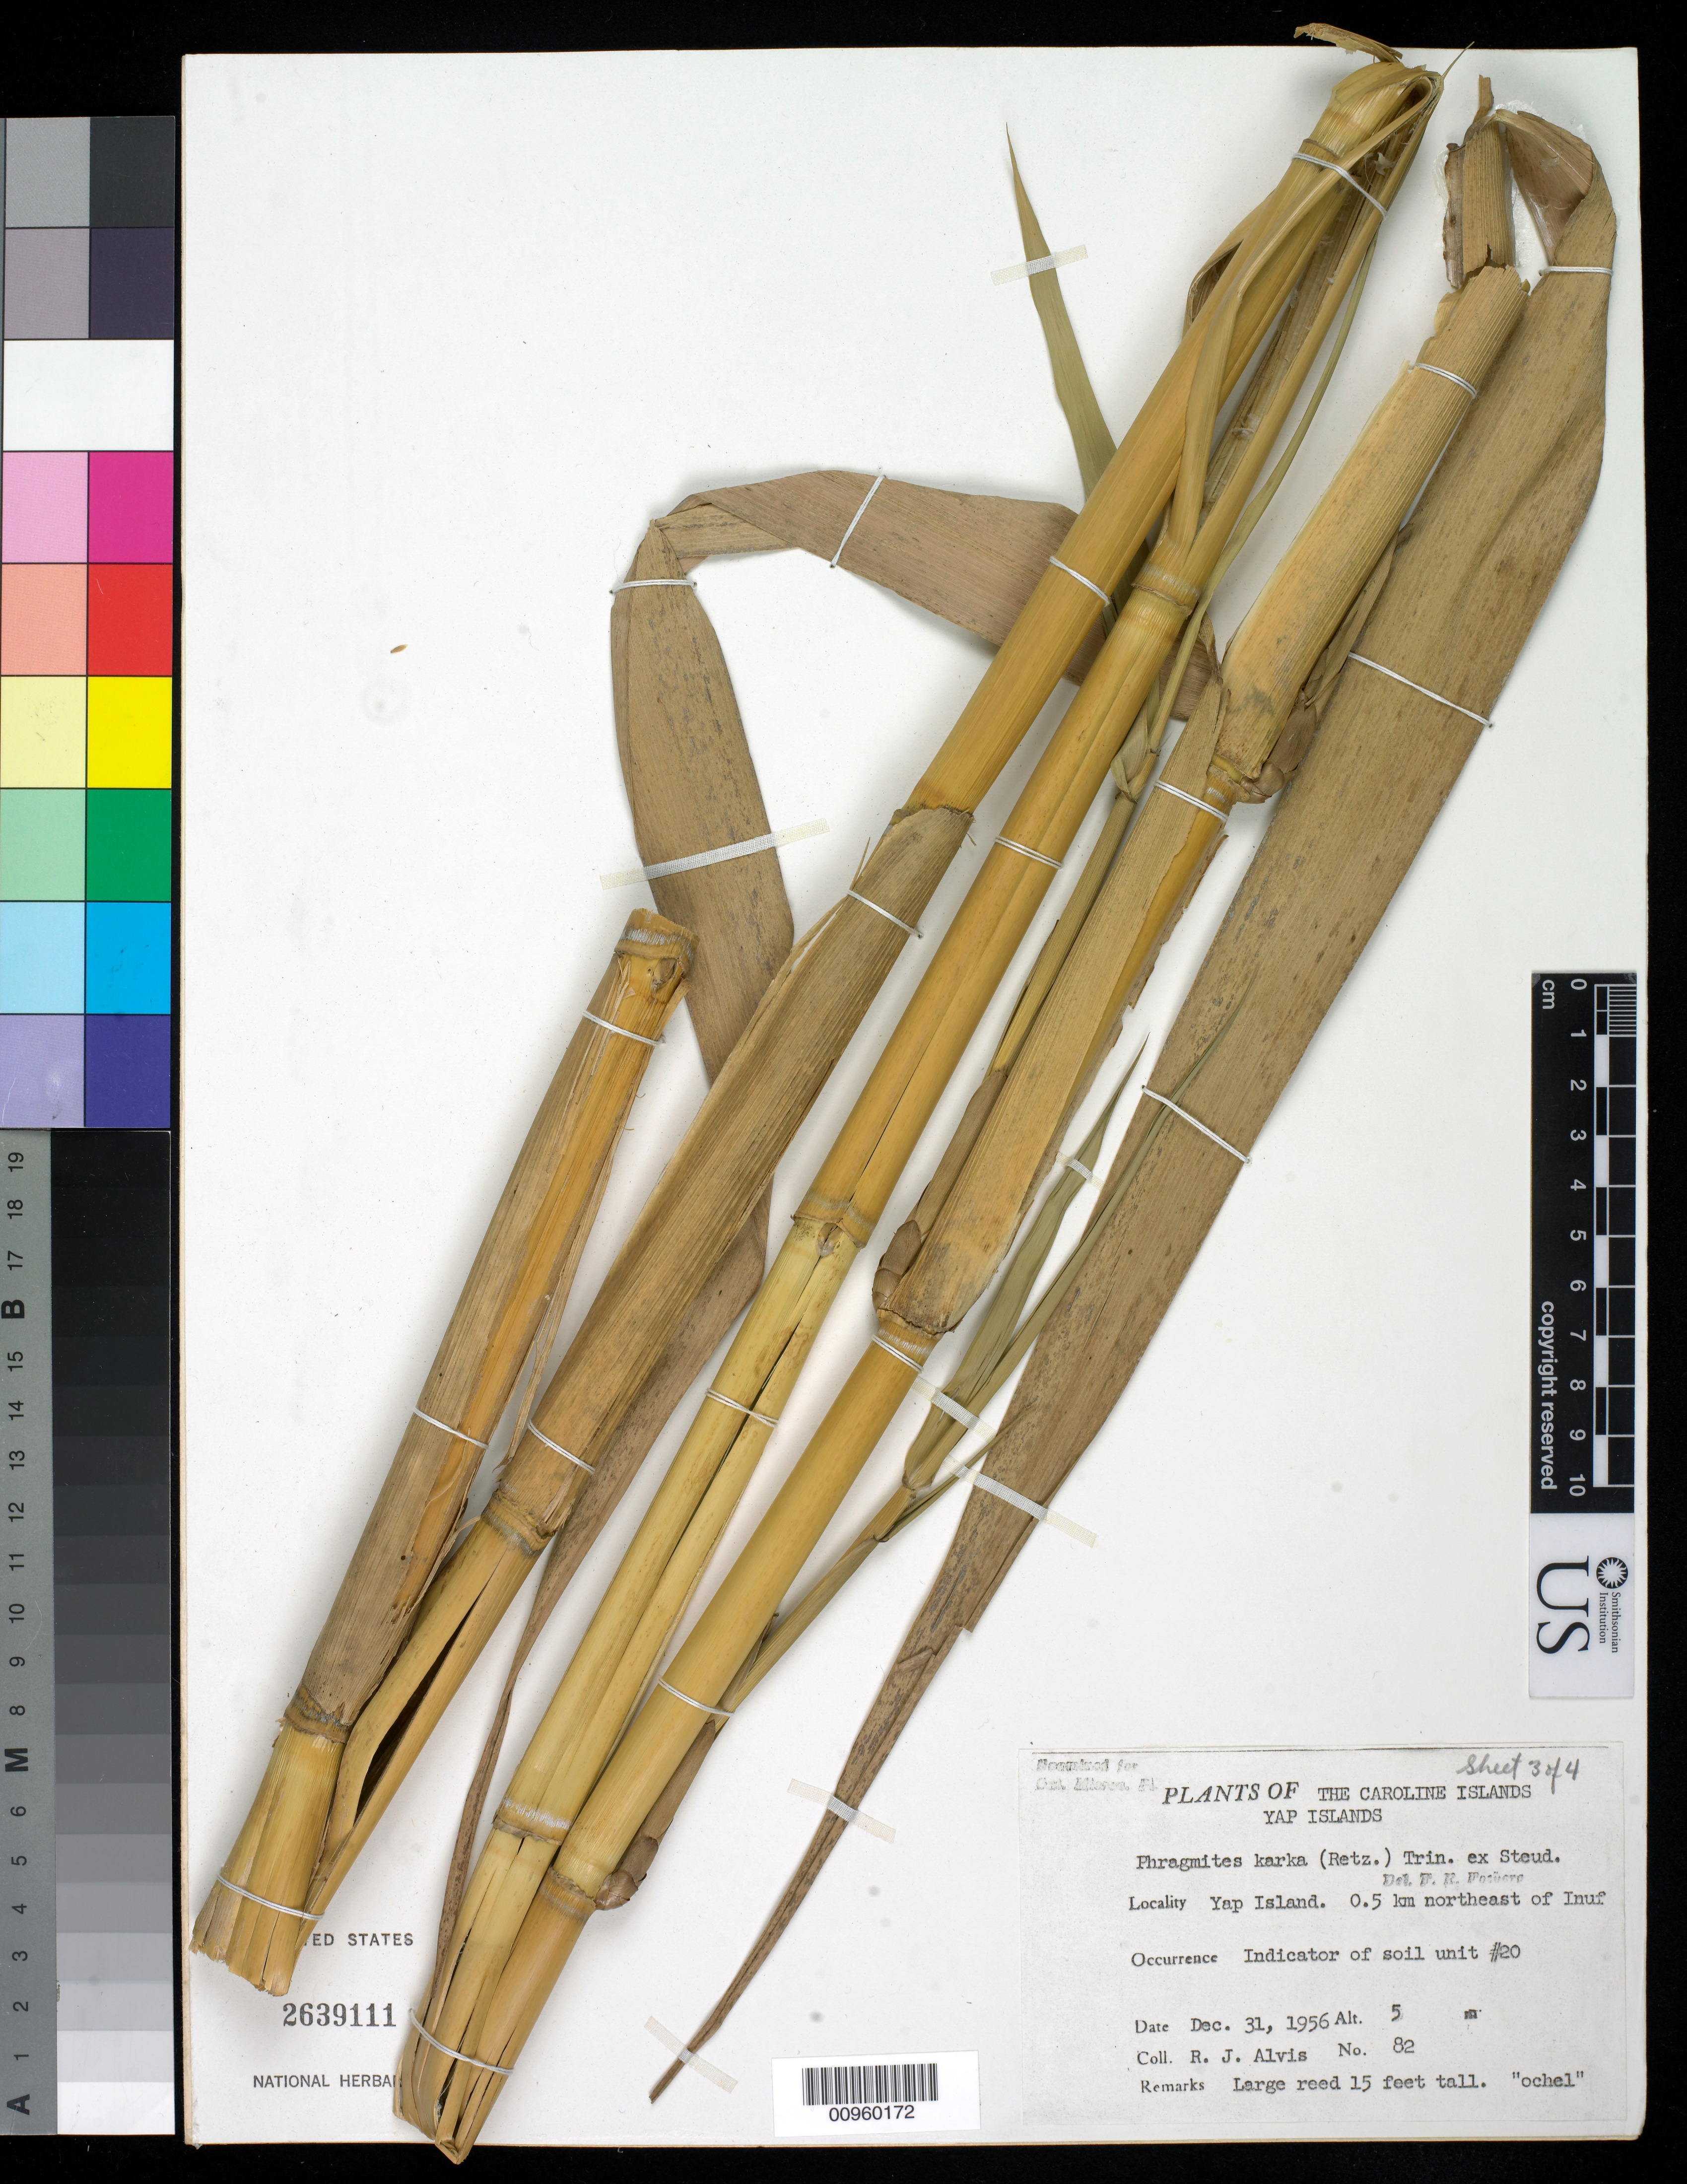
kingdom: Plantae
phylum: Tracheophyta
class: Liliopsida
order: Poales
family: Poaceae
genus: Phragmites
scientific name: Phragmites karka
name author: (Retz.) Trin. ex Steud.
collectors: R. Alvis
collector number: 82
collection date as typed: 31 Dec 1956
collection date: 1956-12-31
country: Micronesia, Federated States of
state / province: Yap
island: Yap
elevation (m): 5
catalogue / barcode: US 2639111